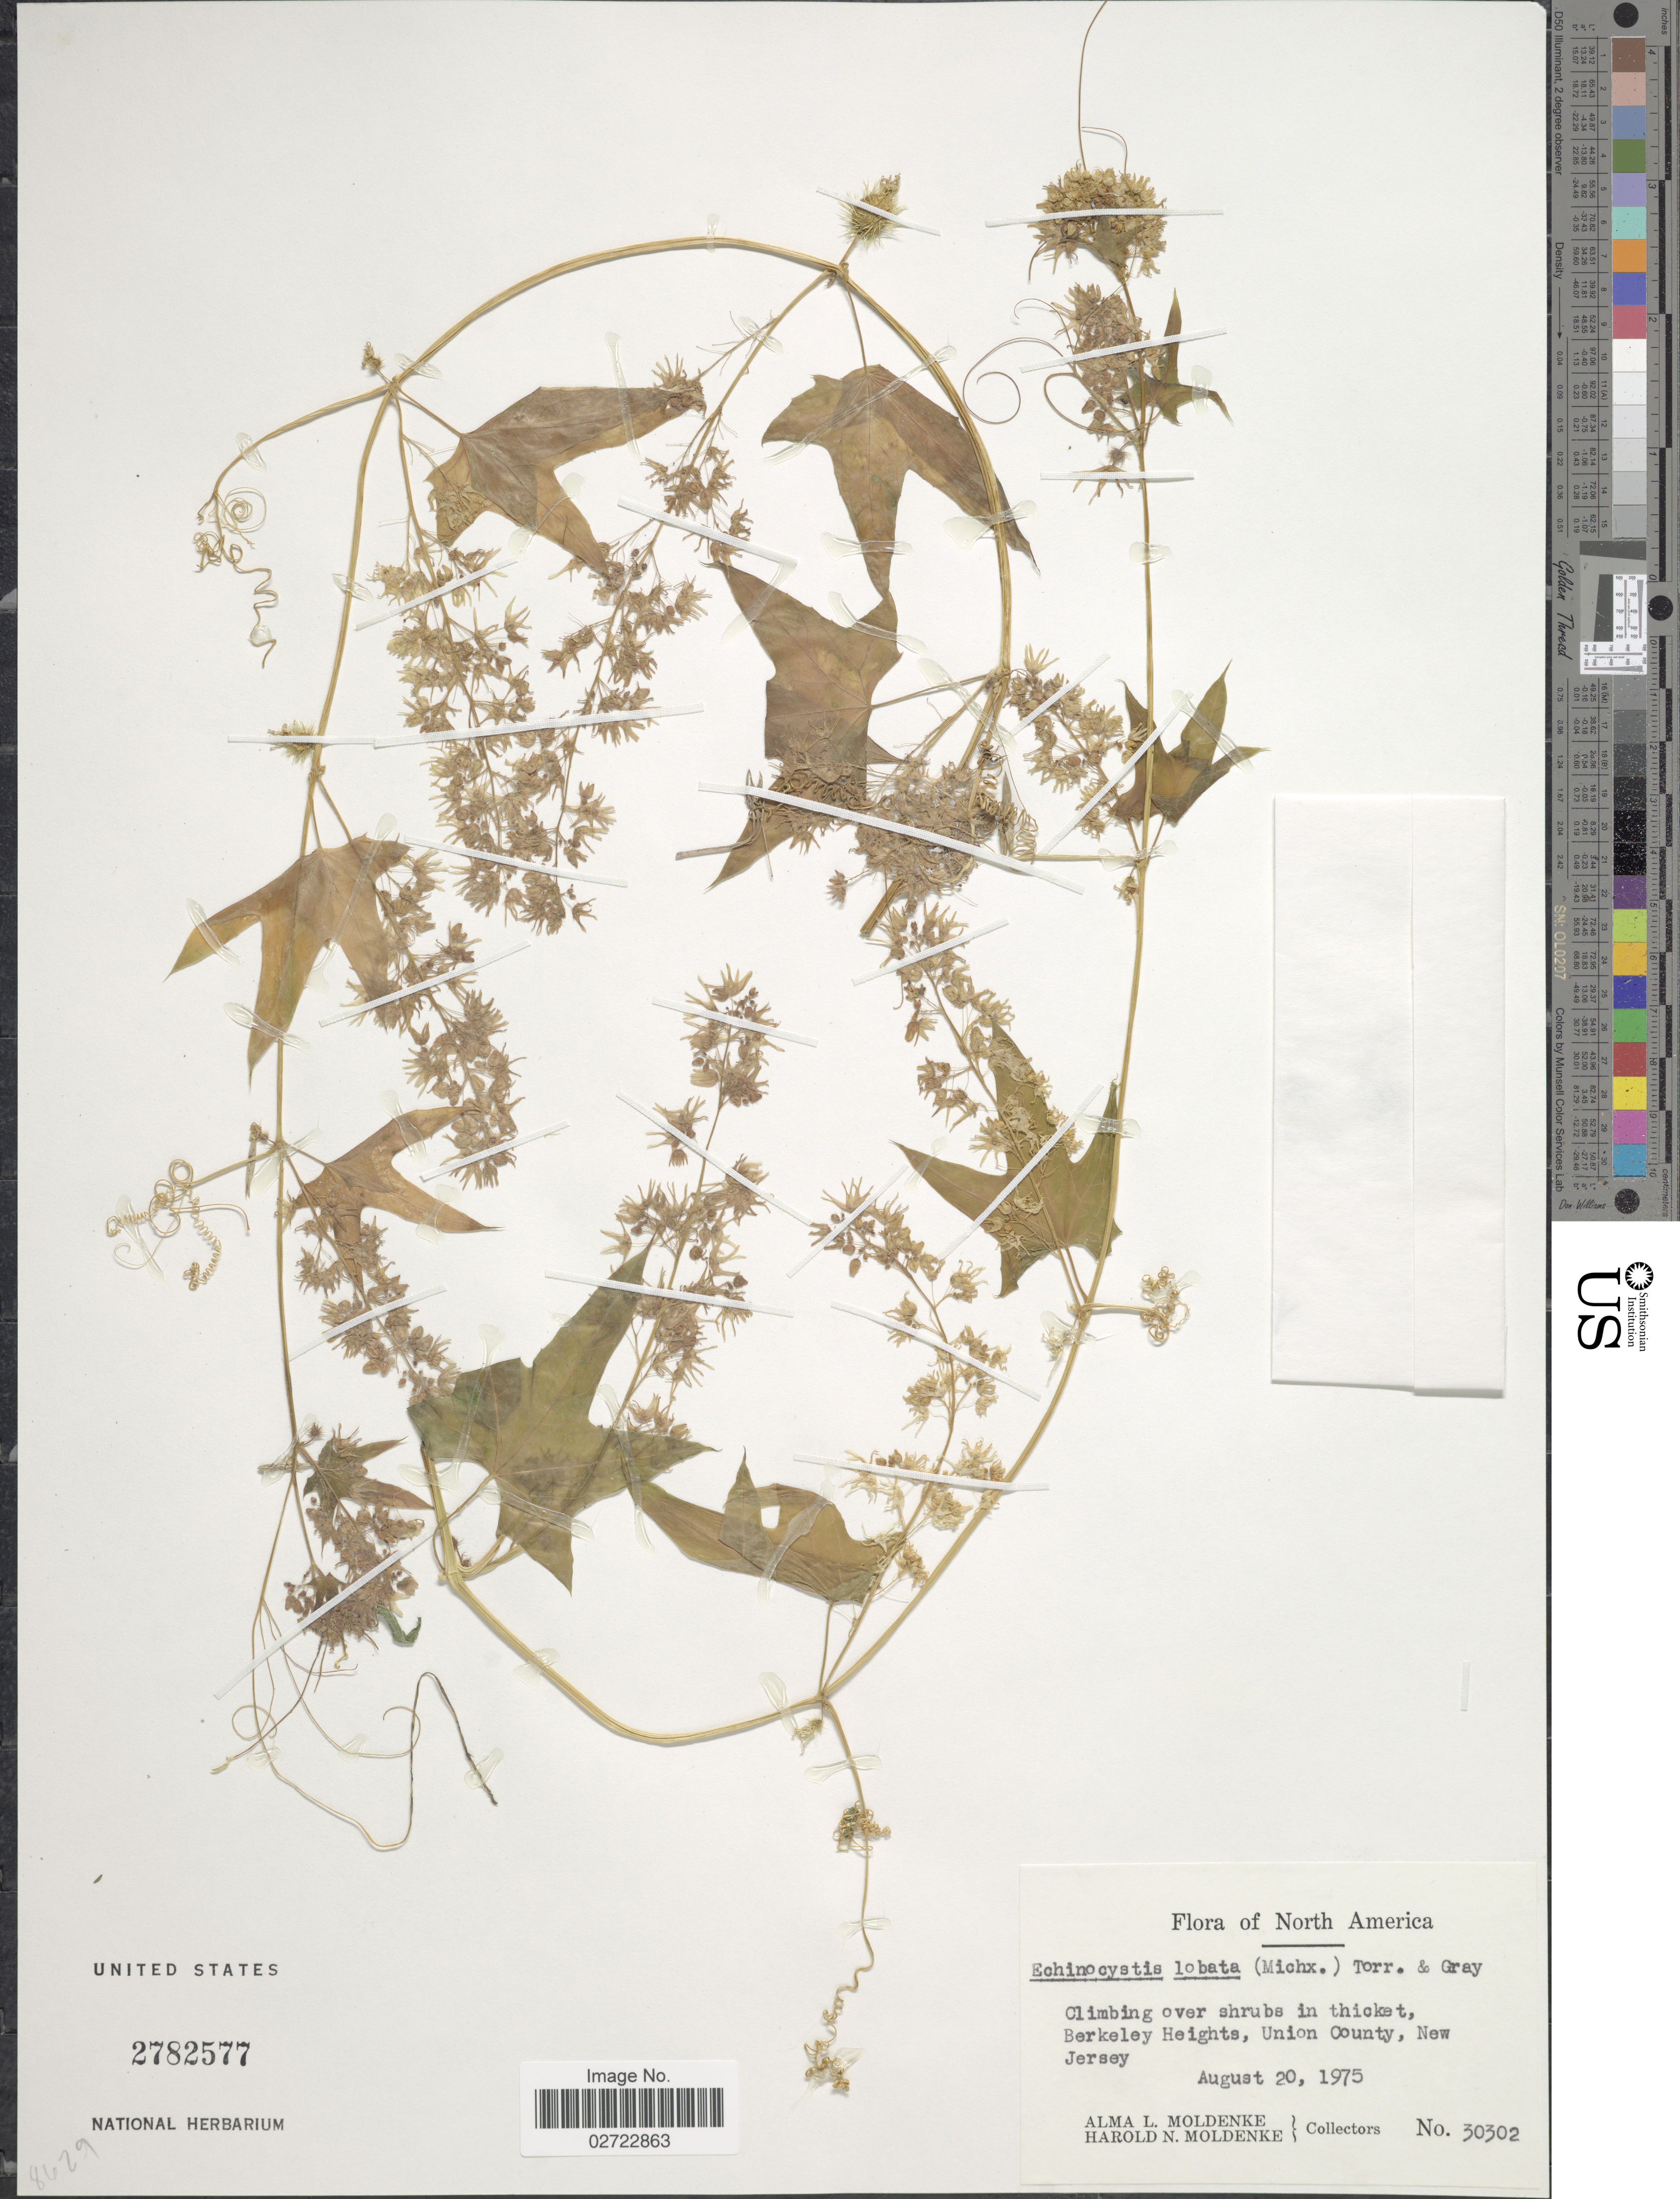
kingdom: Plantae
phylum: Tracheophyta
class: Magnoliopsida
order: Cucurbitales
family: Cucurbitaceae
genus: Echinocystis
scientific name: Echinocystis lobata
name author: (Michx.) Torr. & A. Gray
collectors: A. L. Moldenke & H. N. Moldenke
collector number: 30302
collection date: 1975-08-20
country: United States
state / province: New Jersey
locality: Berkeley Heights, Union County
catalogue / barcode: US 2782577